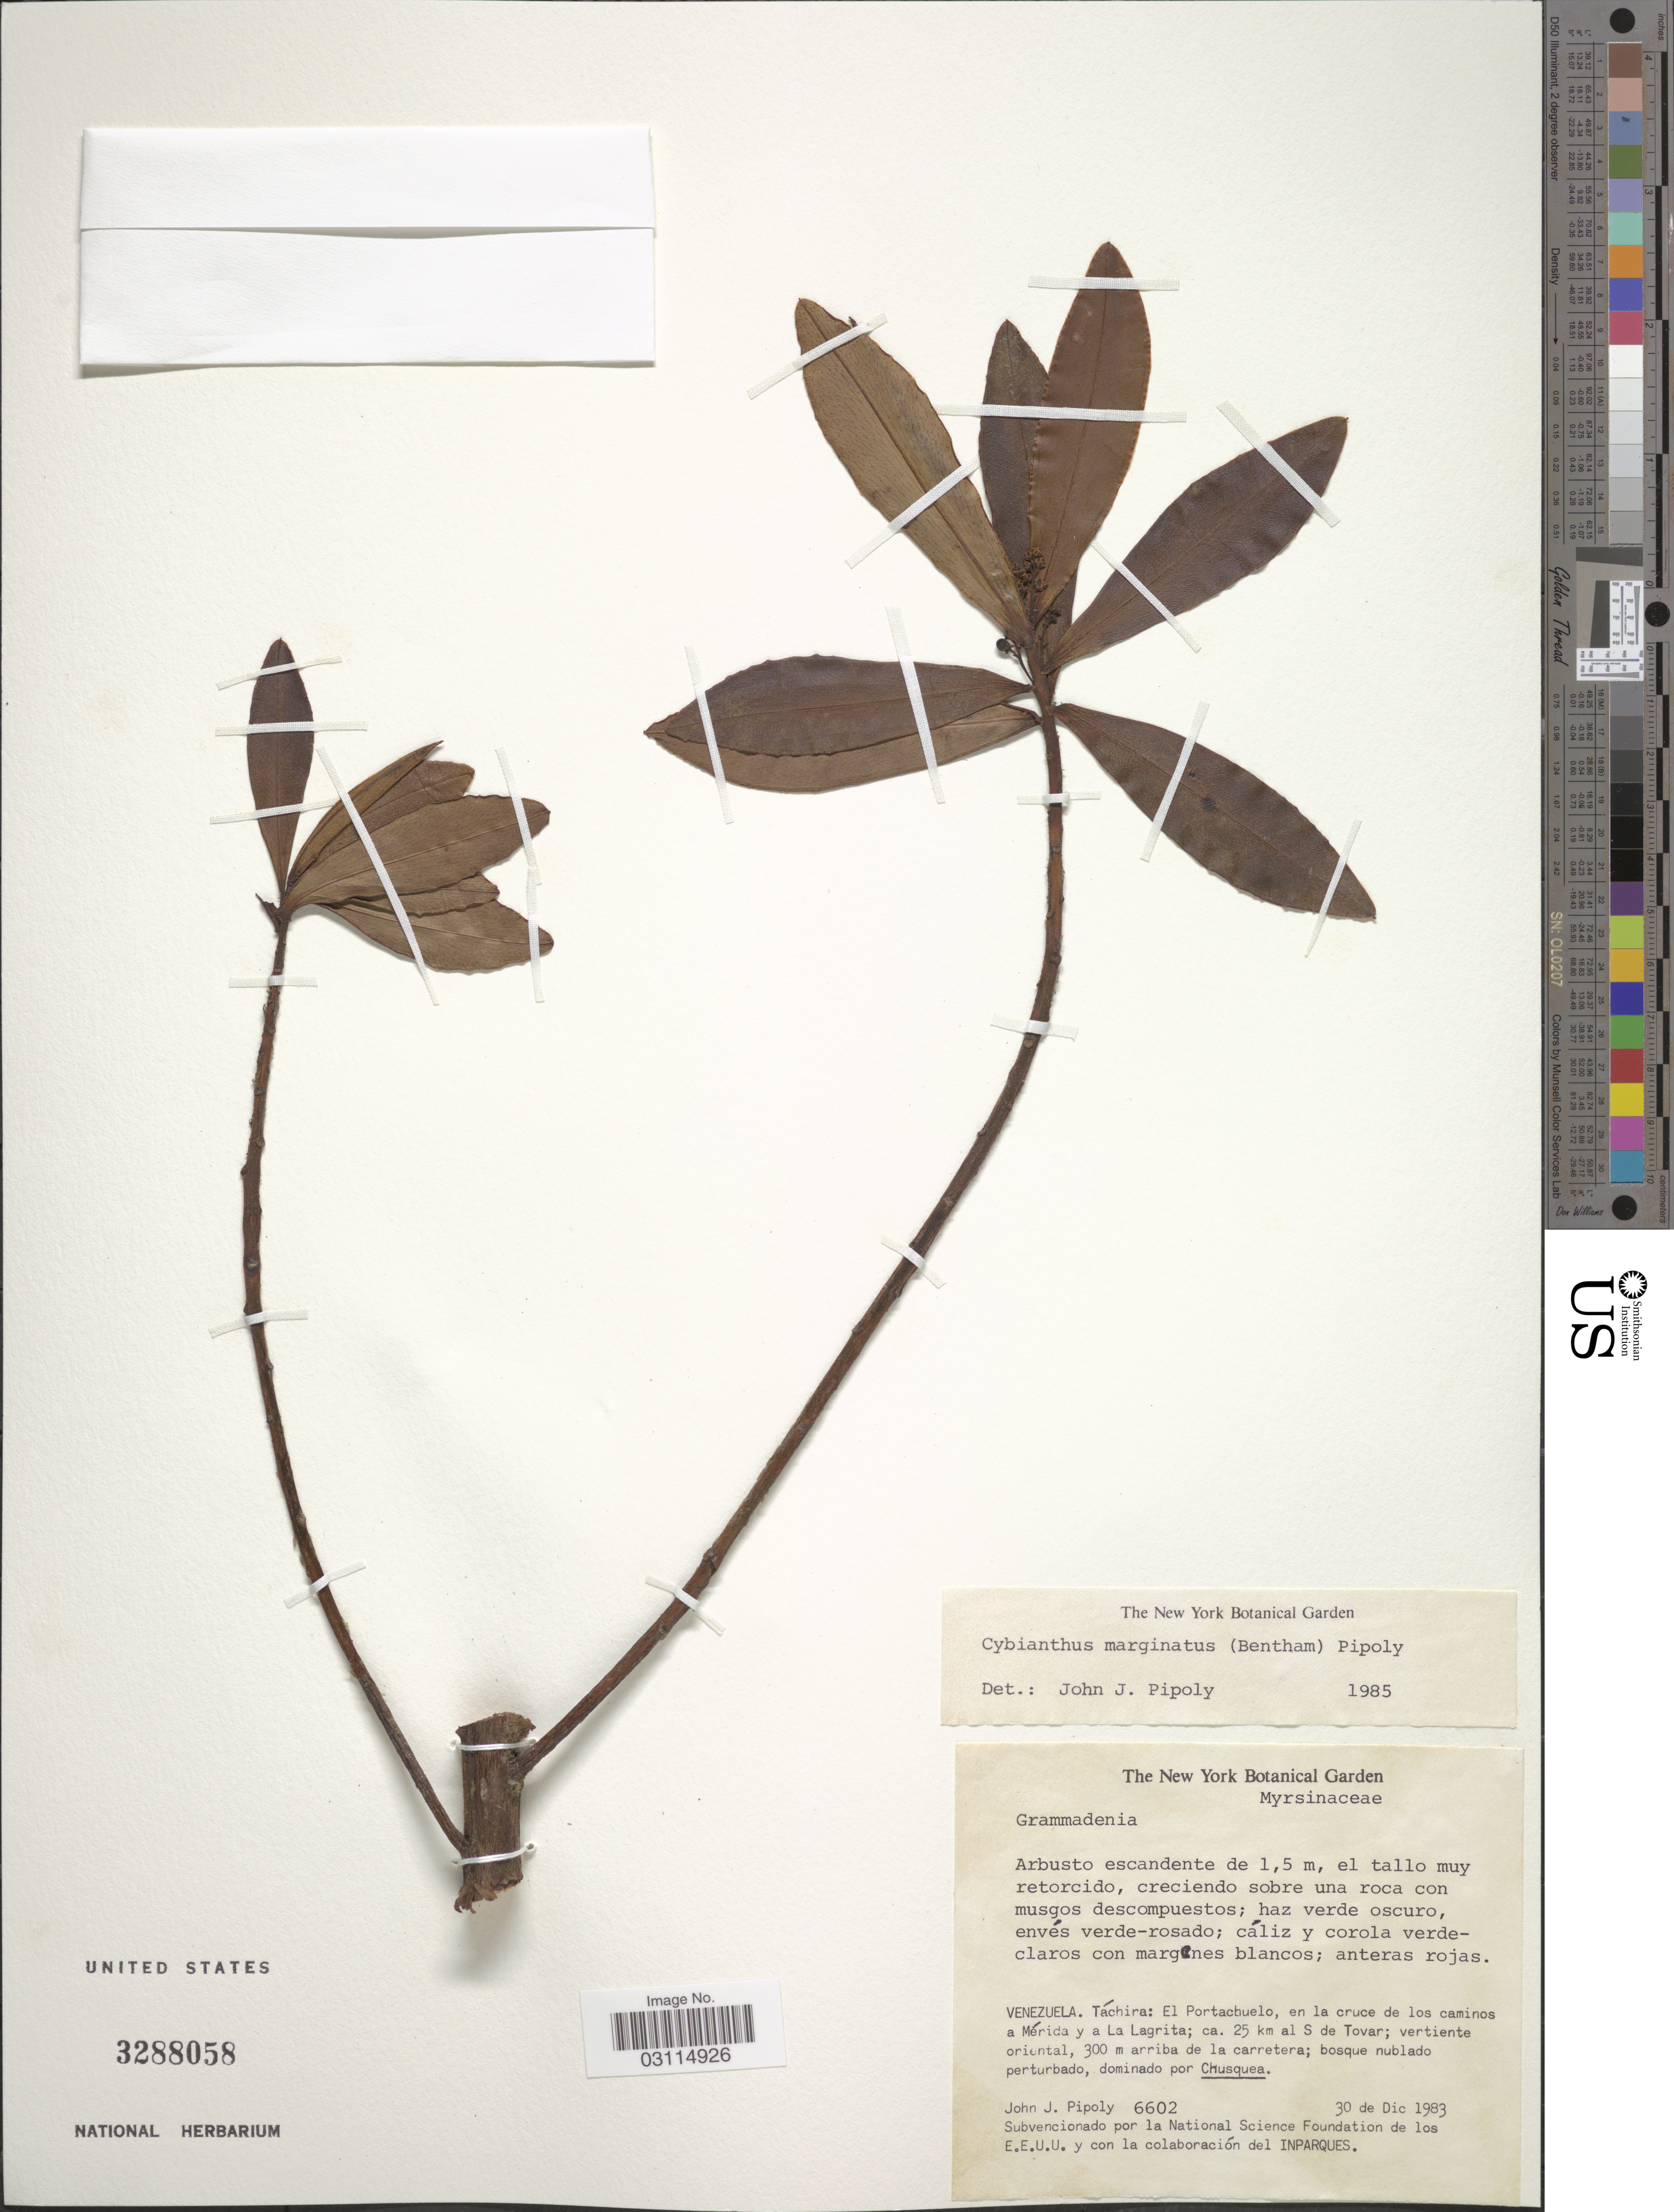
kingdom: Plantae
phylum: Tracheophyta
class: Magnoliopsida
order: Ericales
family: Primulaceae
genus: Cybianthus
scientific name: Cybianthus marginatus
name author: (Benth.) Pipoly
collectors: J. J. Pipoly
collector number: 6602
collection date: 1983-12-30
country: Venezuela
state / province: Tachira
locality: El Portachuelo, en la cruce de los caminos a Mérida y al La Lagrita; ca. 25 km al S de Tovar; vertiente oriental, 300 m arriba de la carretera.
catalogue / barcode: US 3288058